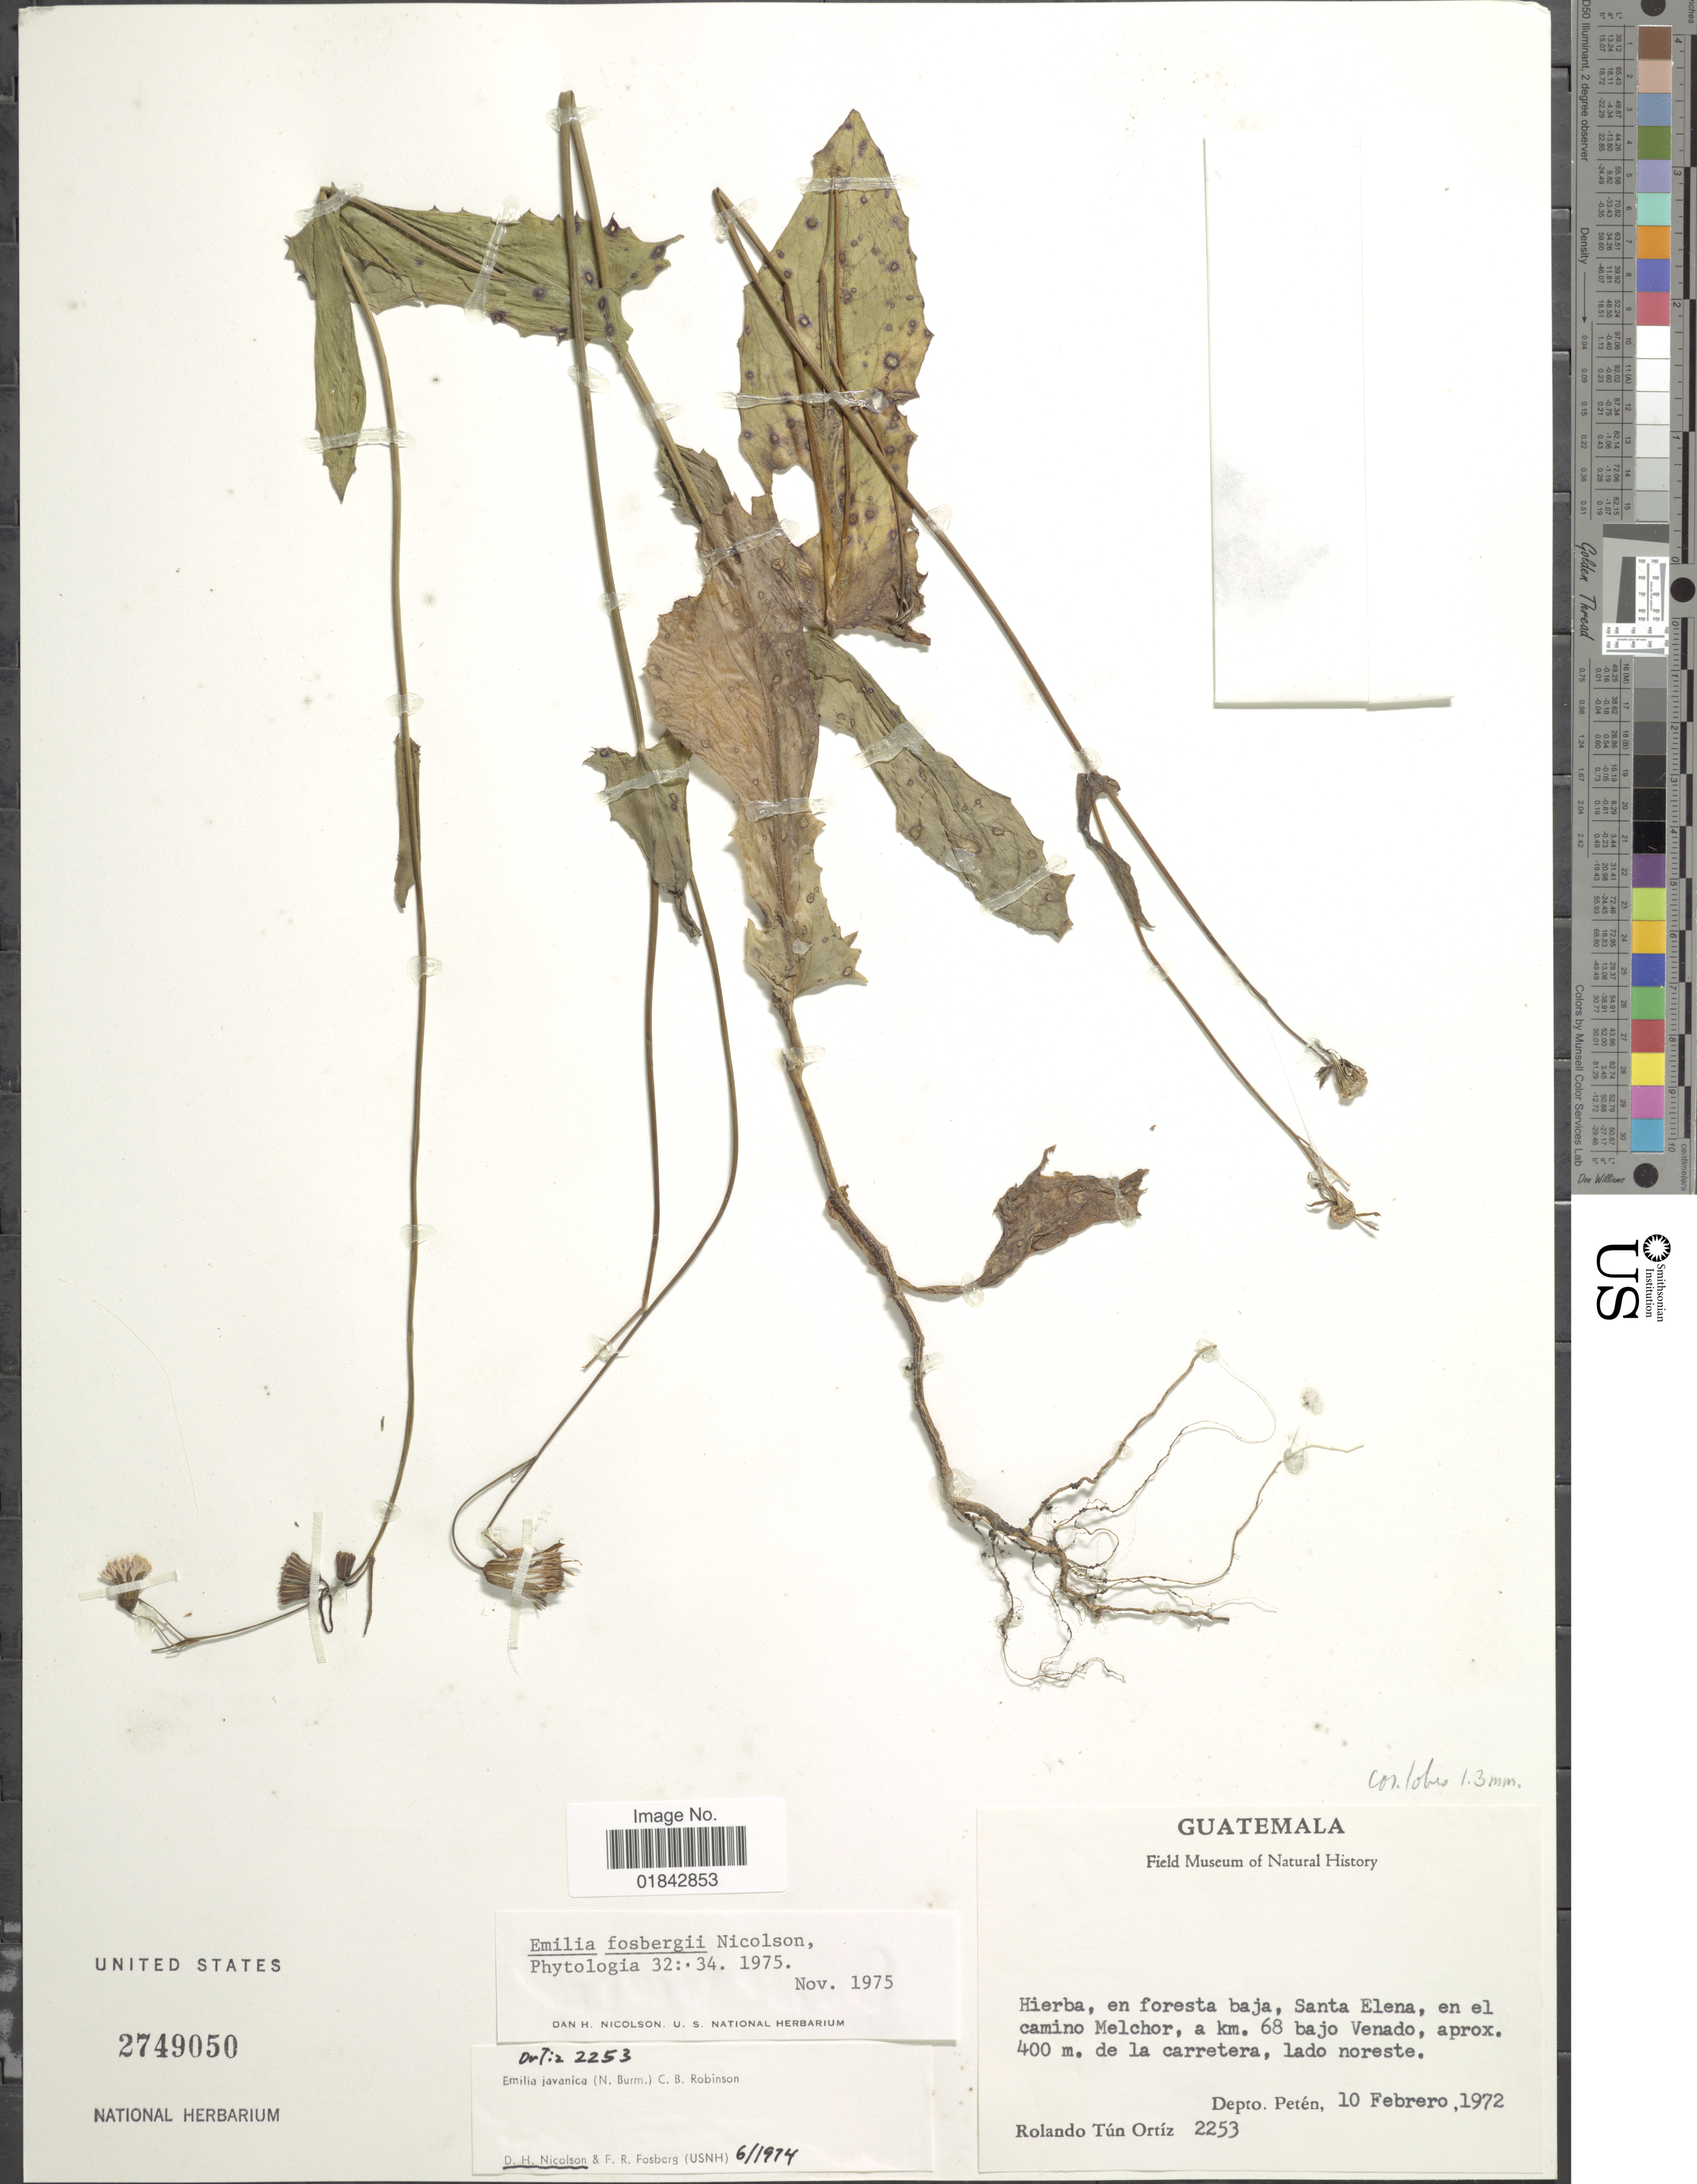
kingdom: Plantae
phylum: Tracheophyta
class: Magnoliopsida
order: Asterales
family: Asteraceae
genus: Emilia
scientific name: Emilia fosbergii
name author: Nicolson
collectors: R. T. Ortíz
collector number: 2253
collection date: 1972-02-10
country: Guatemala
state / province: El Petén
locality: Hierba, en foresta baja, Santa Elena, en el camino Melchor, a km. 68 bajo Venado, de la carretera, lado noreste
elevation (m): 400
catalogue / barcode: US 2749050